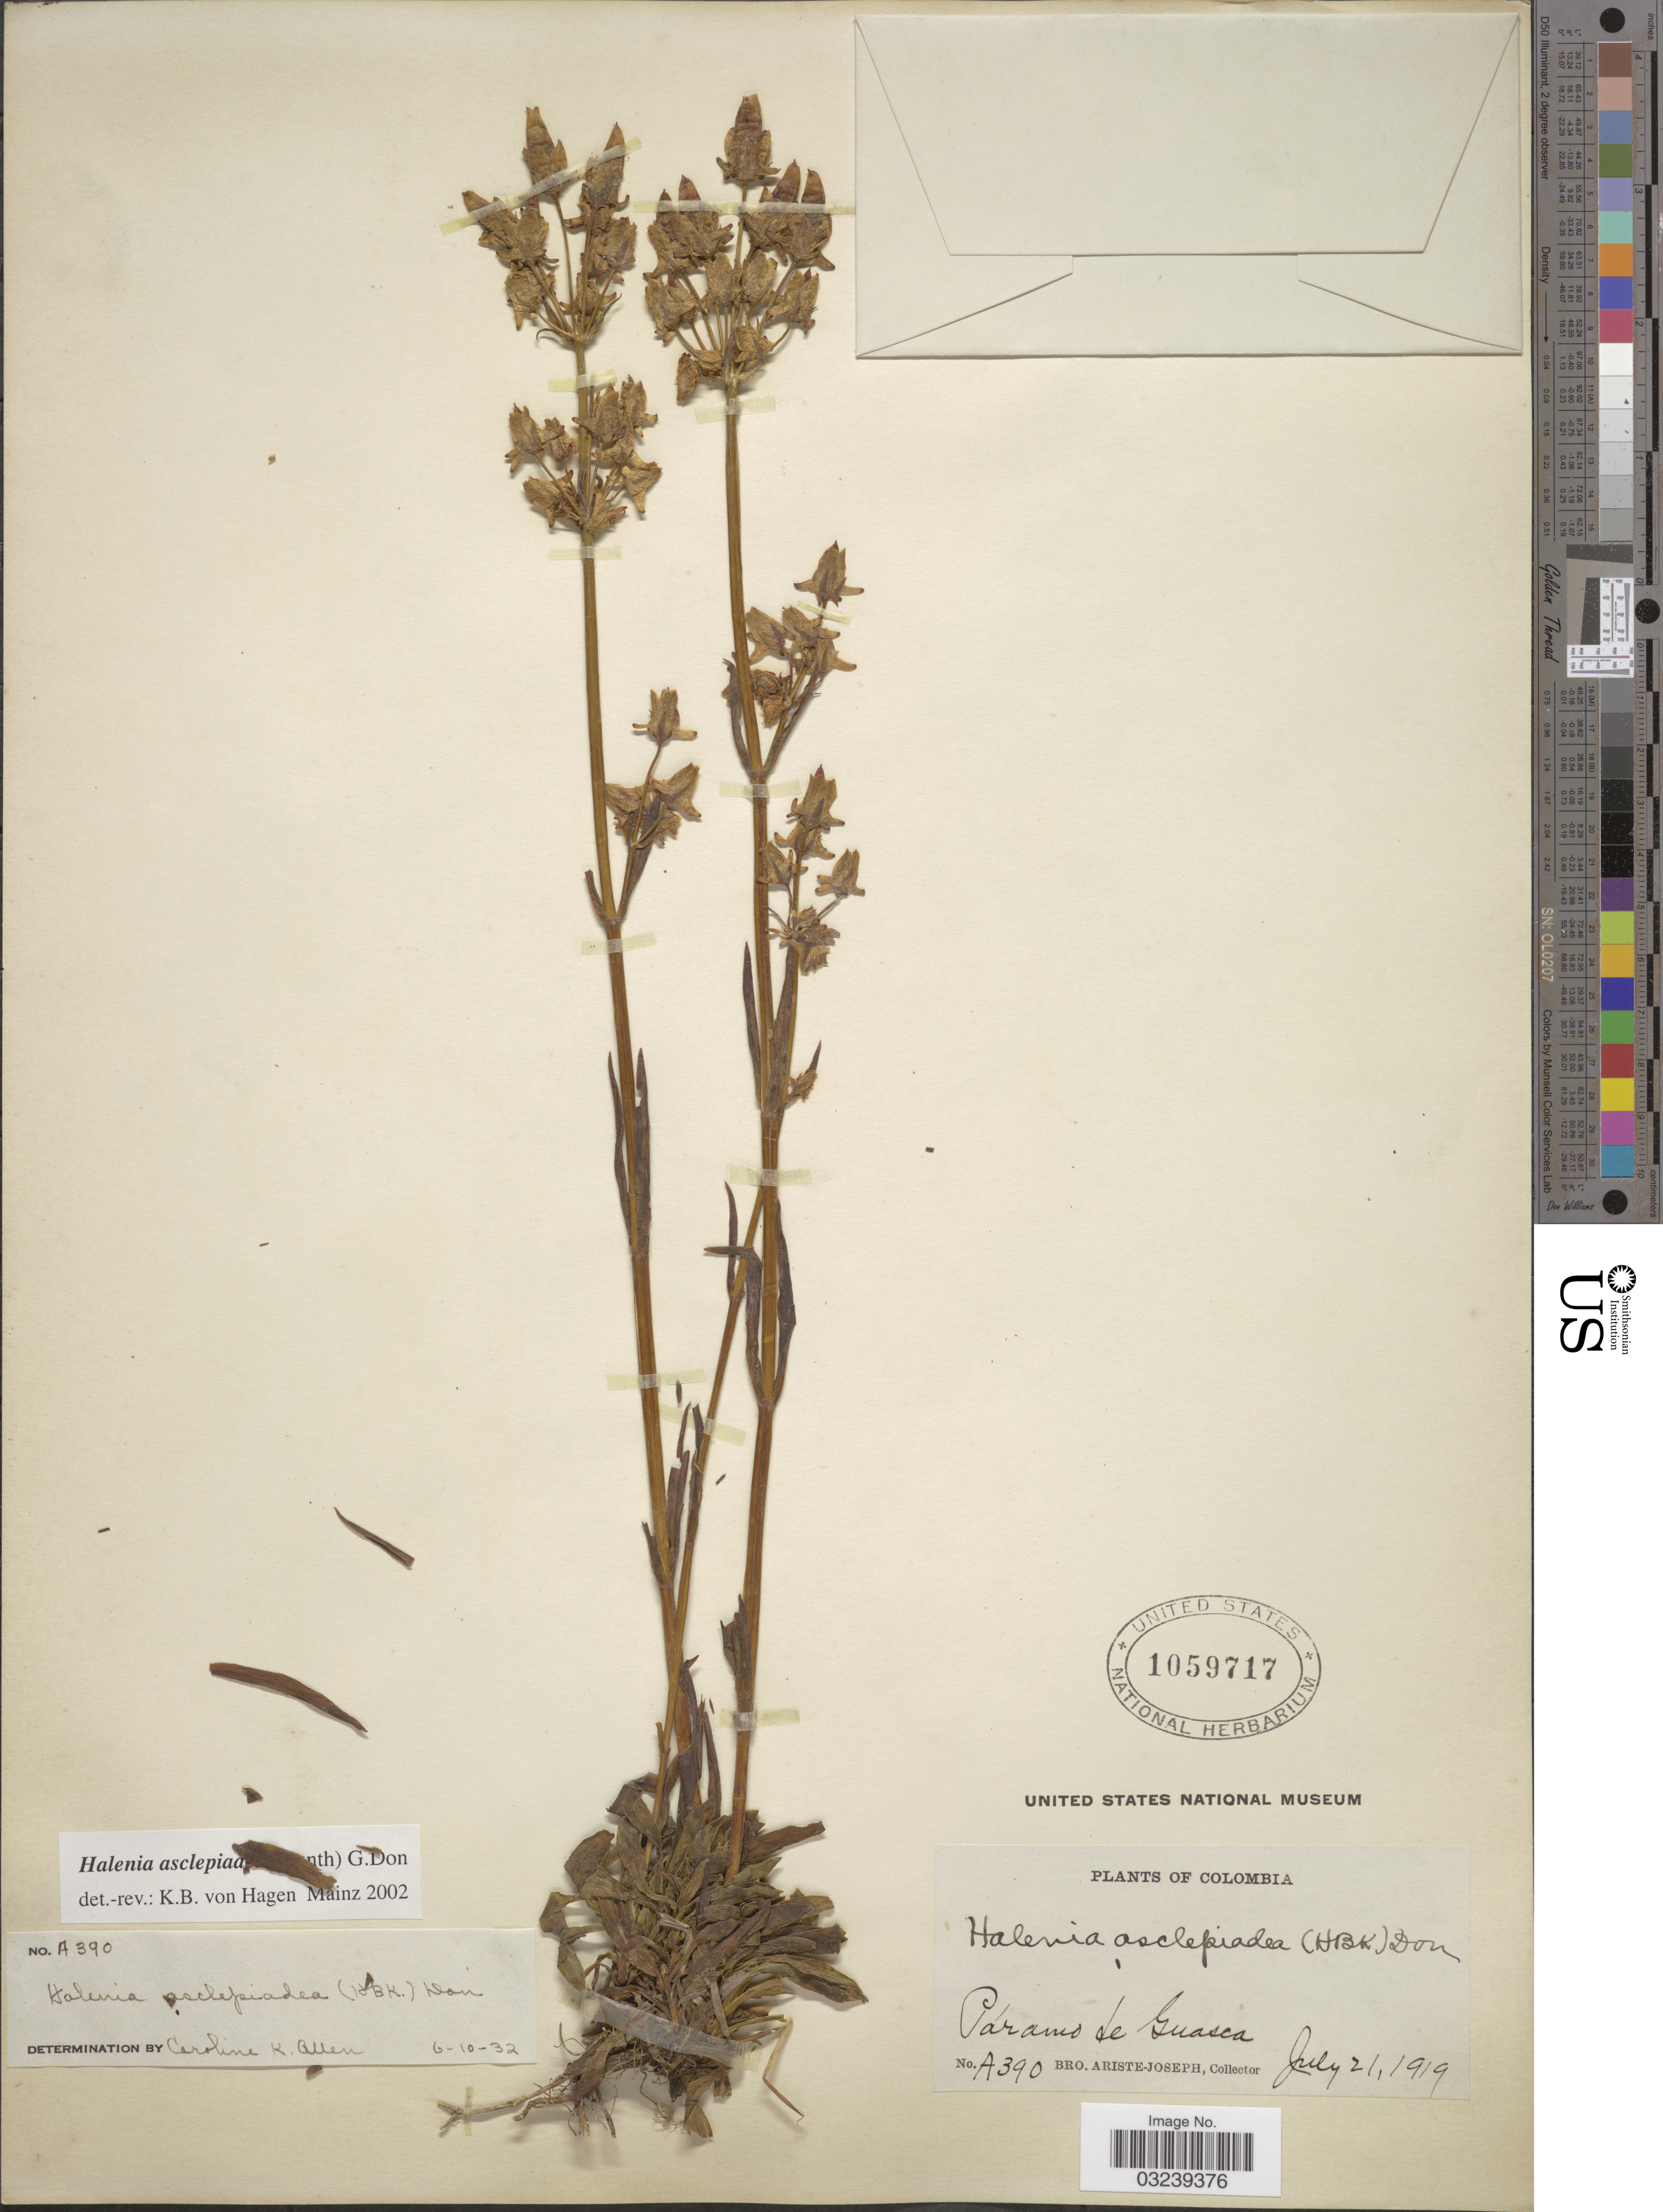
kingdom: Plantae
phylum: Tracheophyta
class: Magnoliopsida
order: Gentianales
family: Gentianaceae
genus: Halenia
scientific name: Halenia asclepiadea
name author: (Kunth) G. Don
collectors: Bro. Ariste-Joseph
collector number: A390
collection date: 1919-07-21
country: Colombia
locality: Páramo de Guasca.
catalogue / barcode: US 1059717